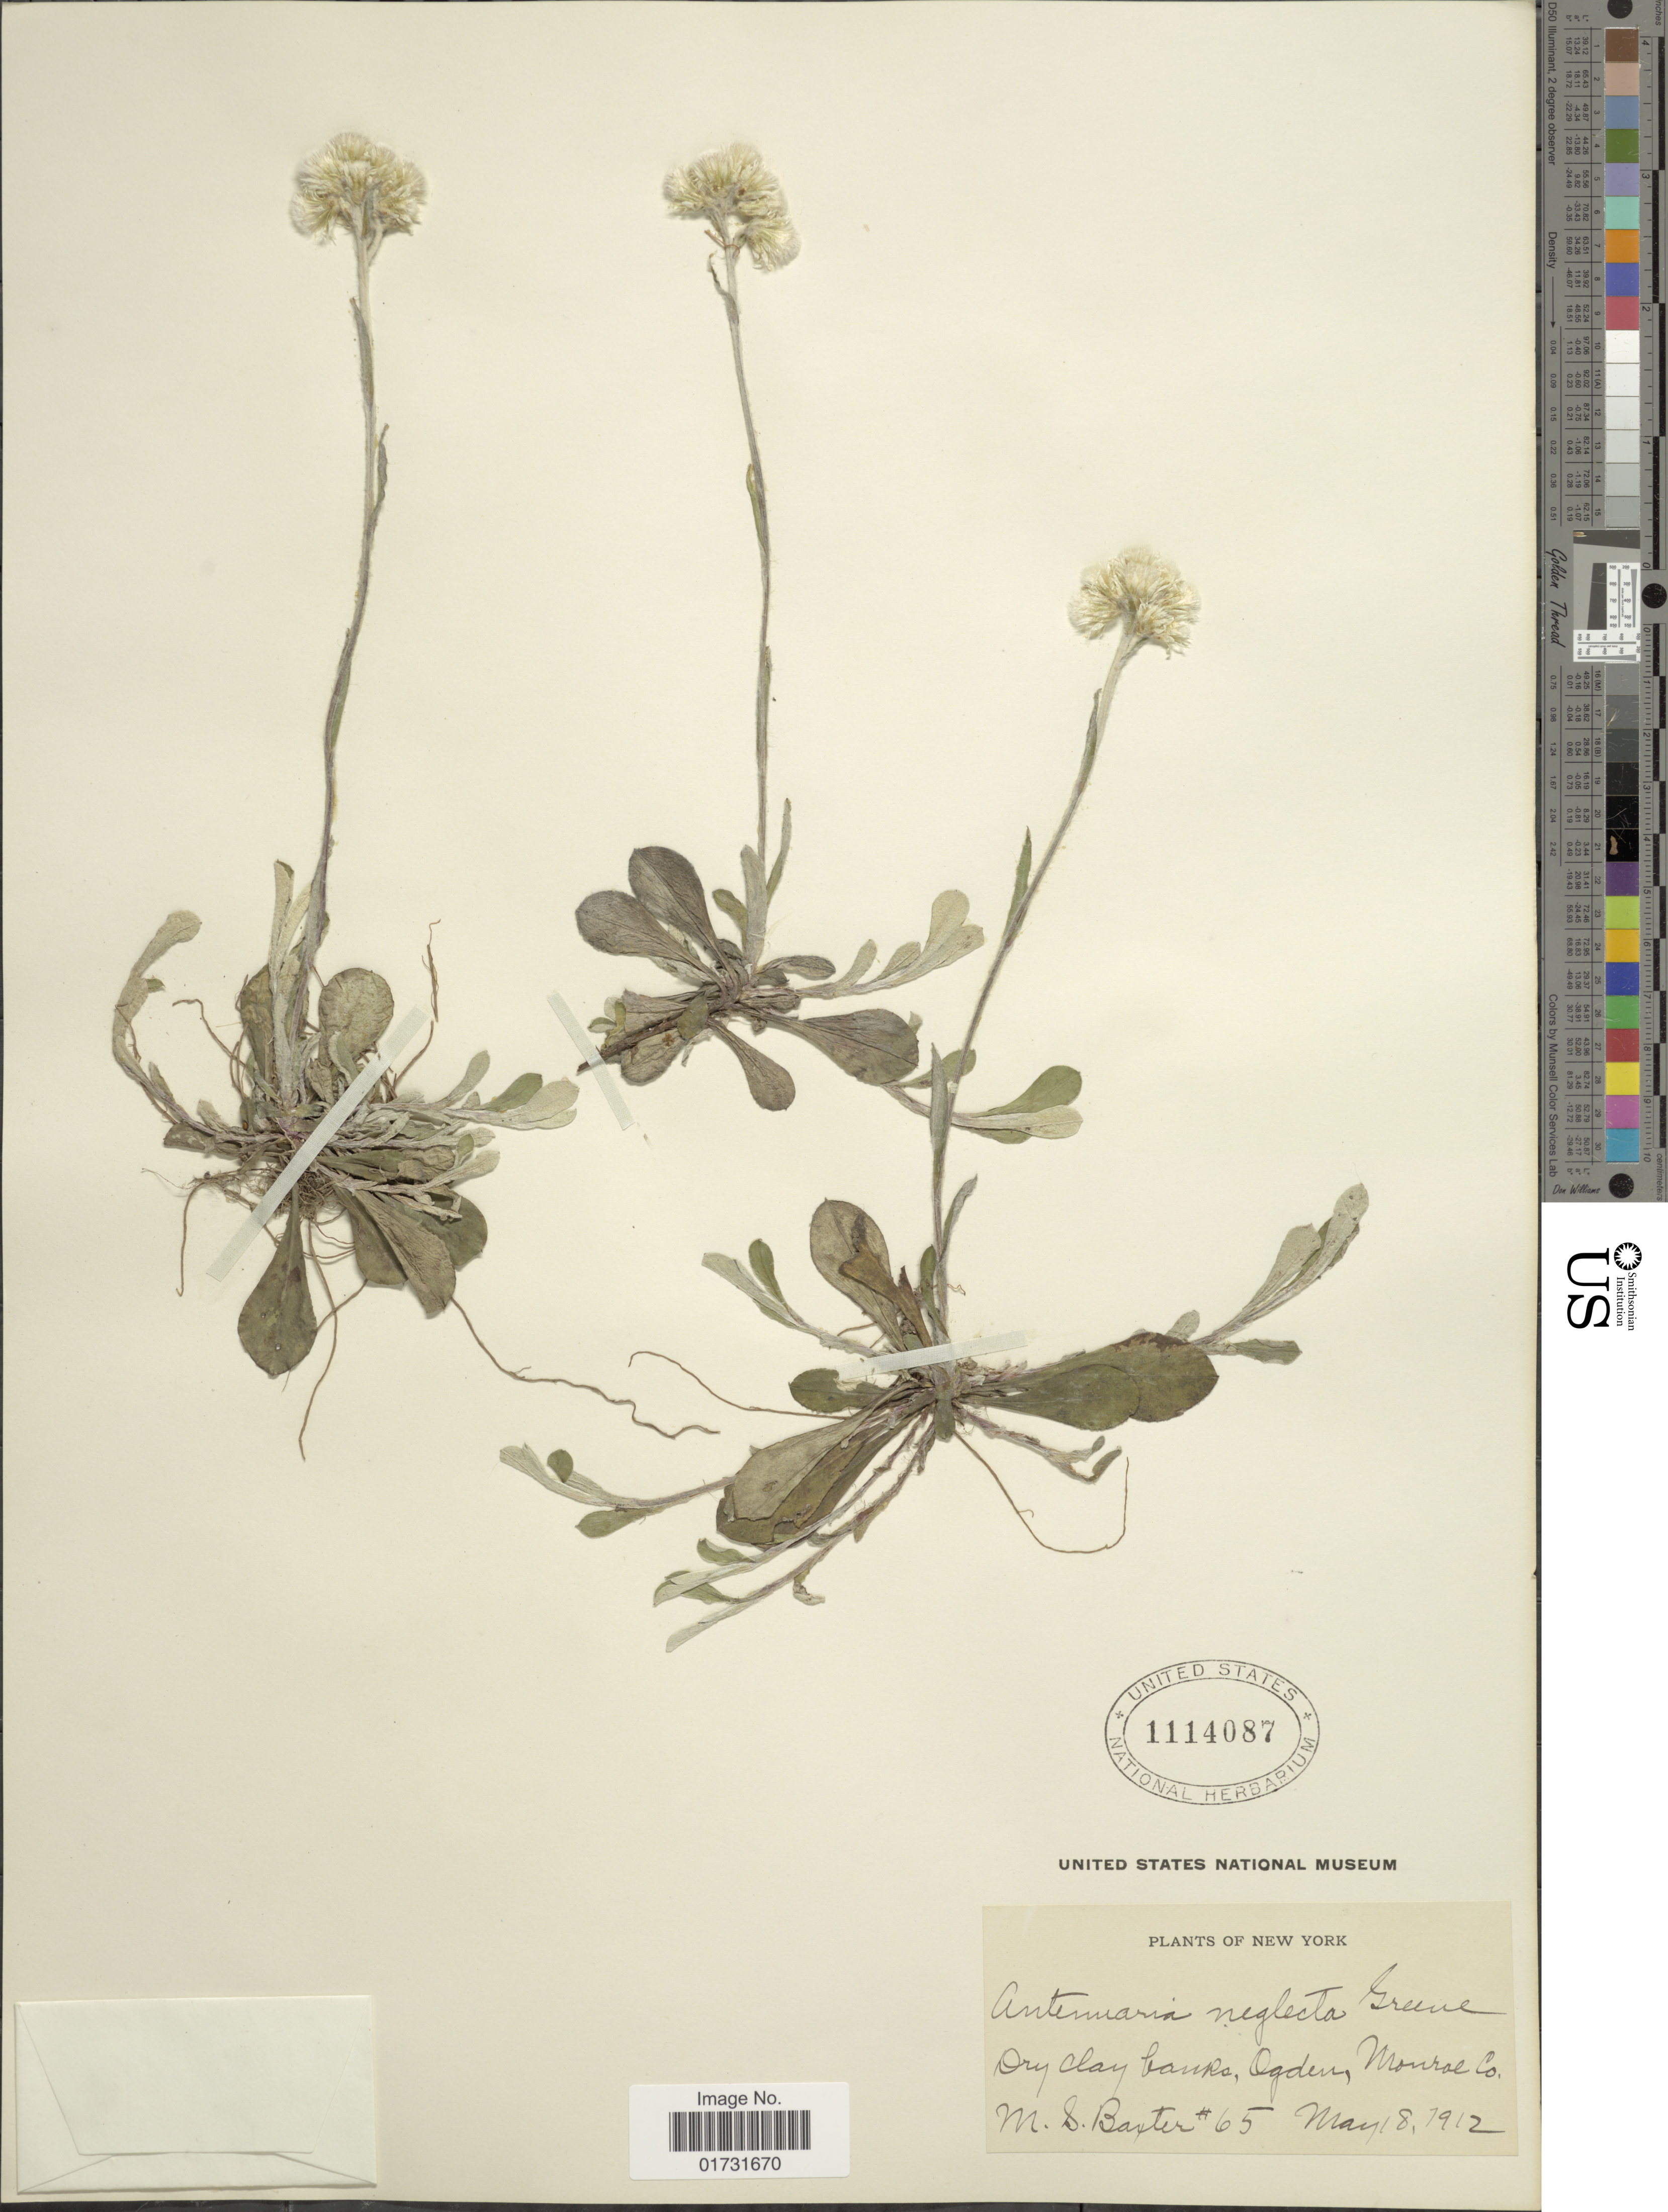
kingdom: Plantae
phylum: Tracheophyta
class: Magnoliopsida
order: Asterales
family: Asteraceae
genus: Antennaria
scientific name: Antennaria neglecta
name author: Greene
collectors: M. Baxter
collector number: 65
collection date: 1912-05-18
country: United States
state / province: New York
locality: Ogden, Monroe Co.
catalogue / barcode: US 1114087